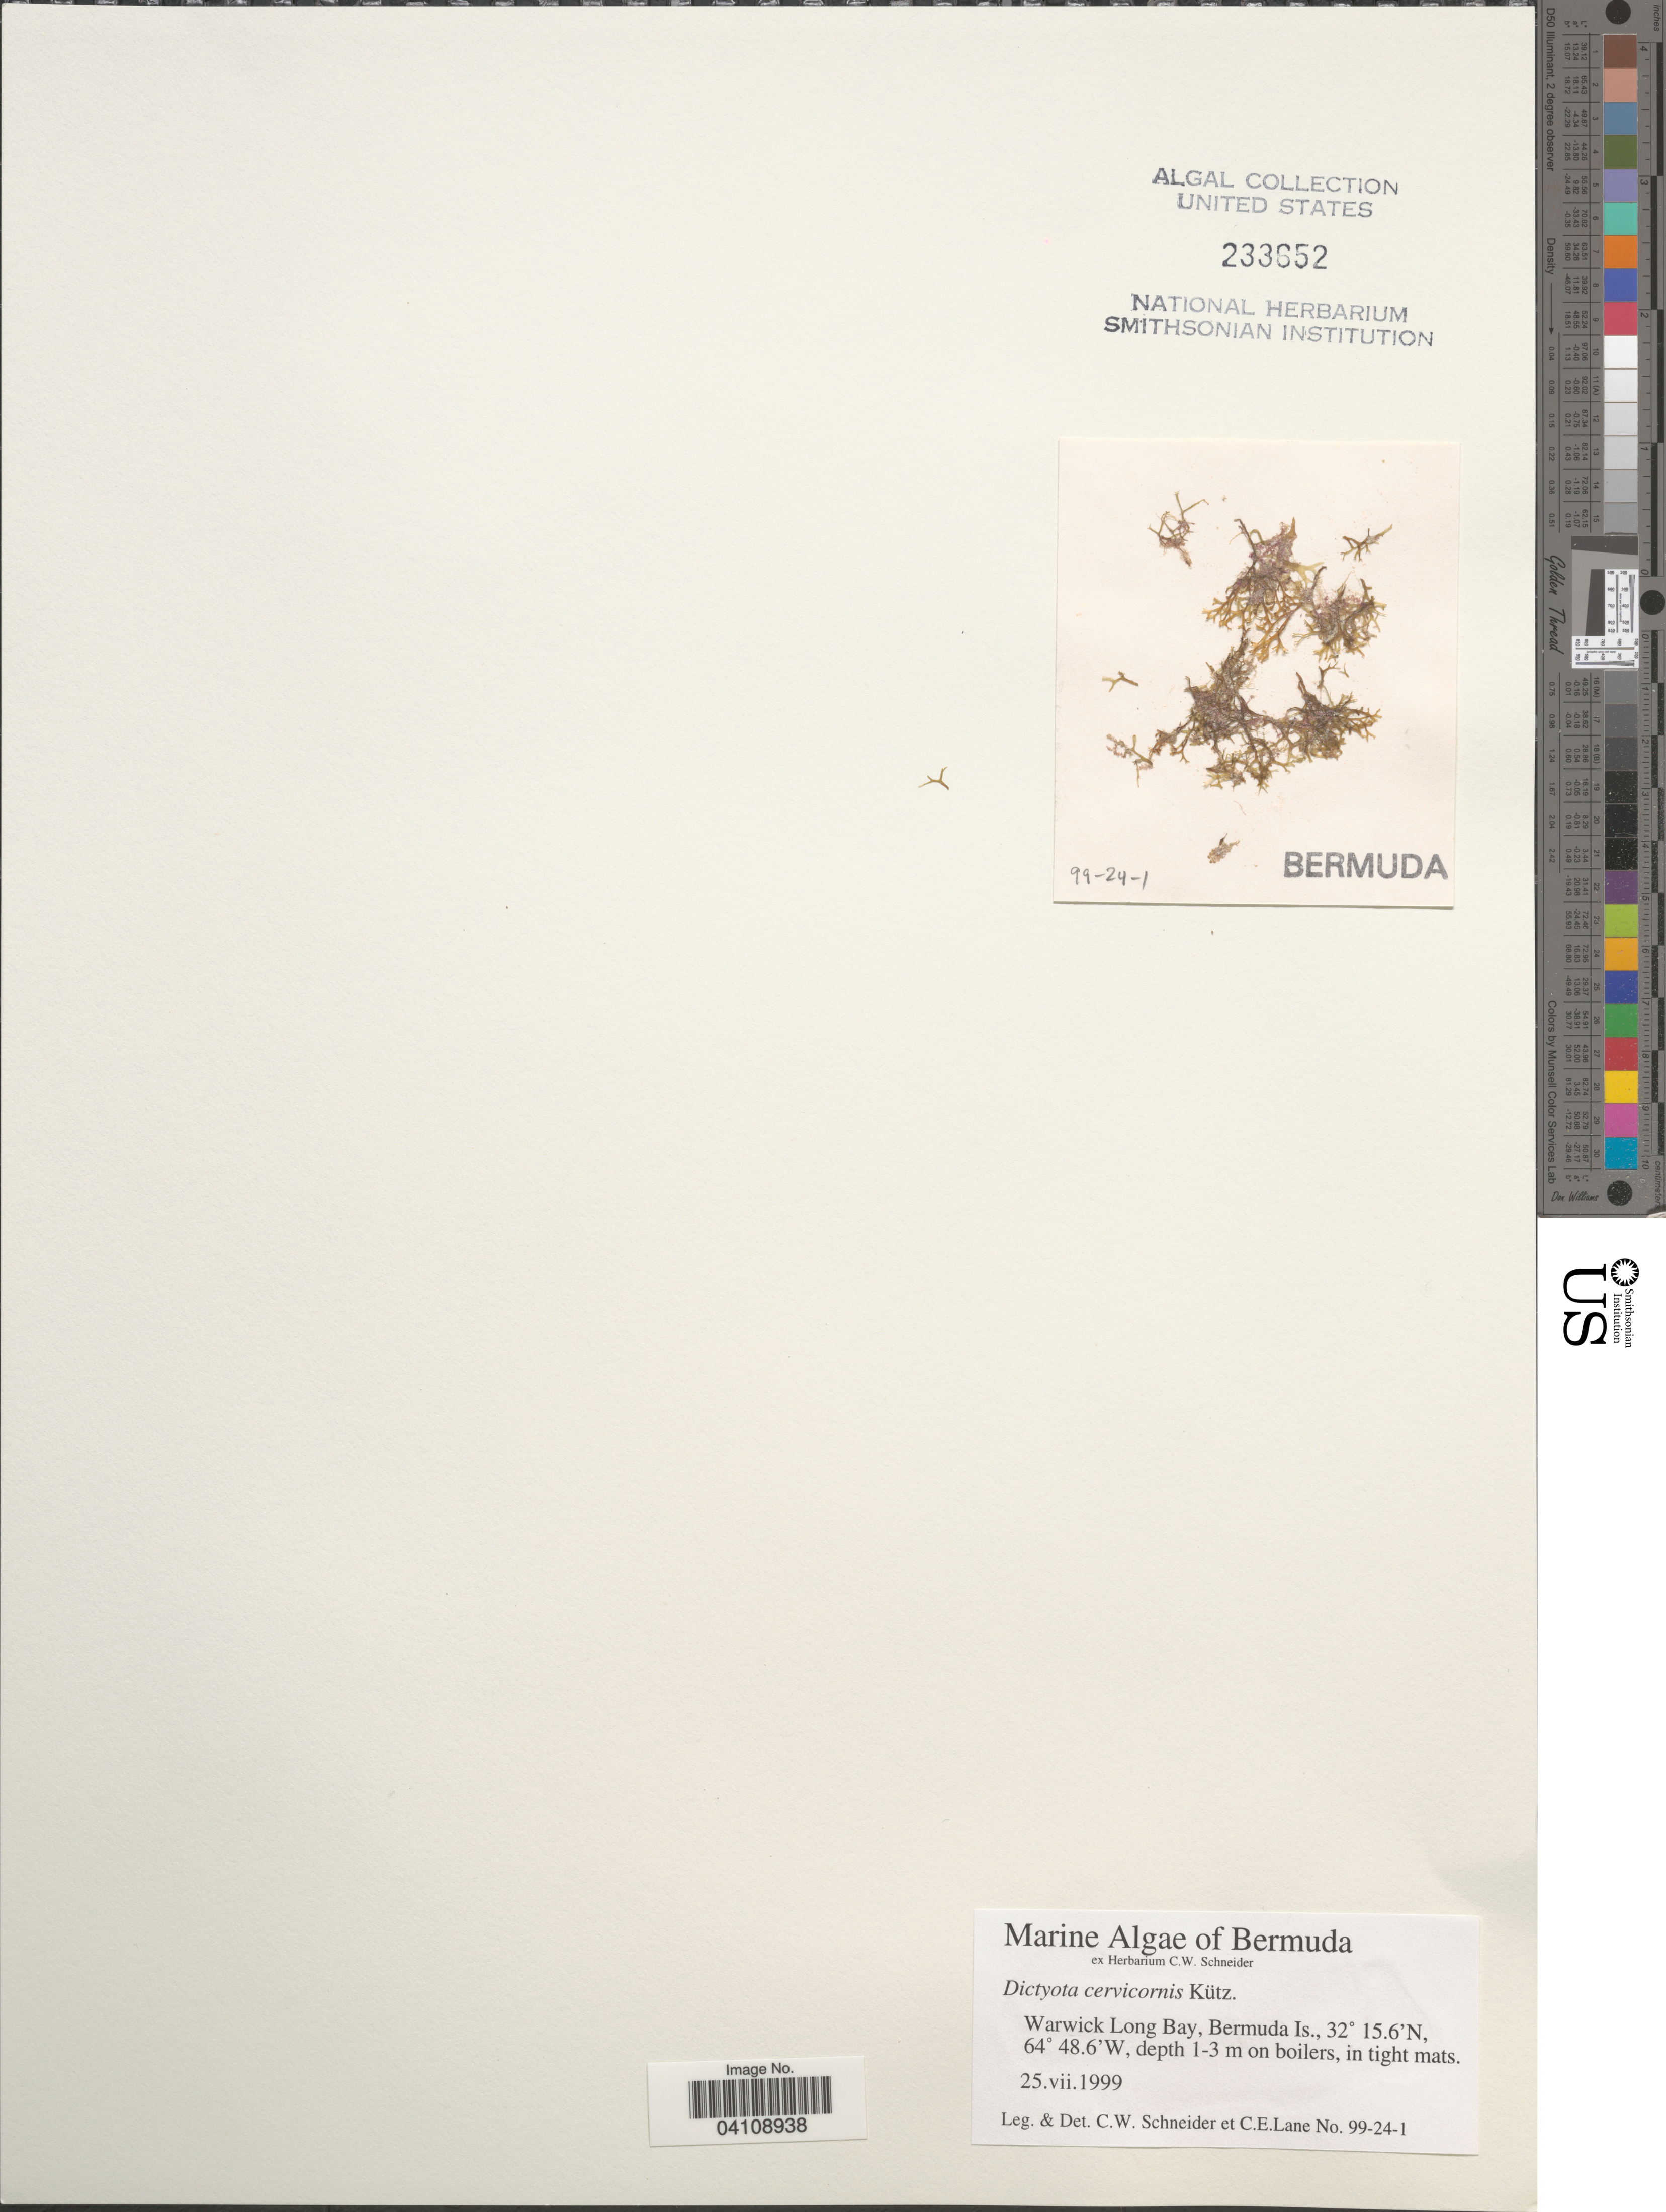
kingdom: Chromista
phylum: Ochrophyta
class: Phaeophyceae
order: Dictyotales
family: Dictyotaceae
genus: Dictyota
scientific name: Dictyota cervicornis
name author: Kütz.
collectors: C. W.Schneider & C. E. Lane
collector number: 99-24-1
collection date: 1999-07-25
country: Bermuda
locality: Warwick Long Bay, Bermuda Is.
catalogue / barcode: US 233652